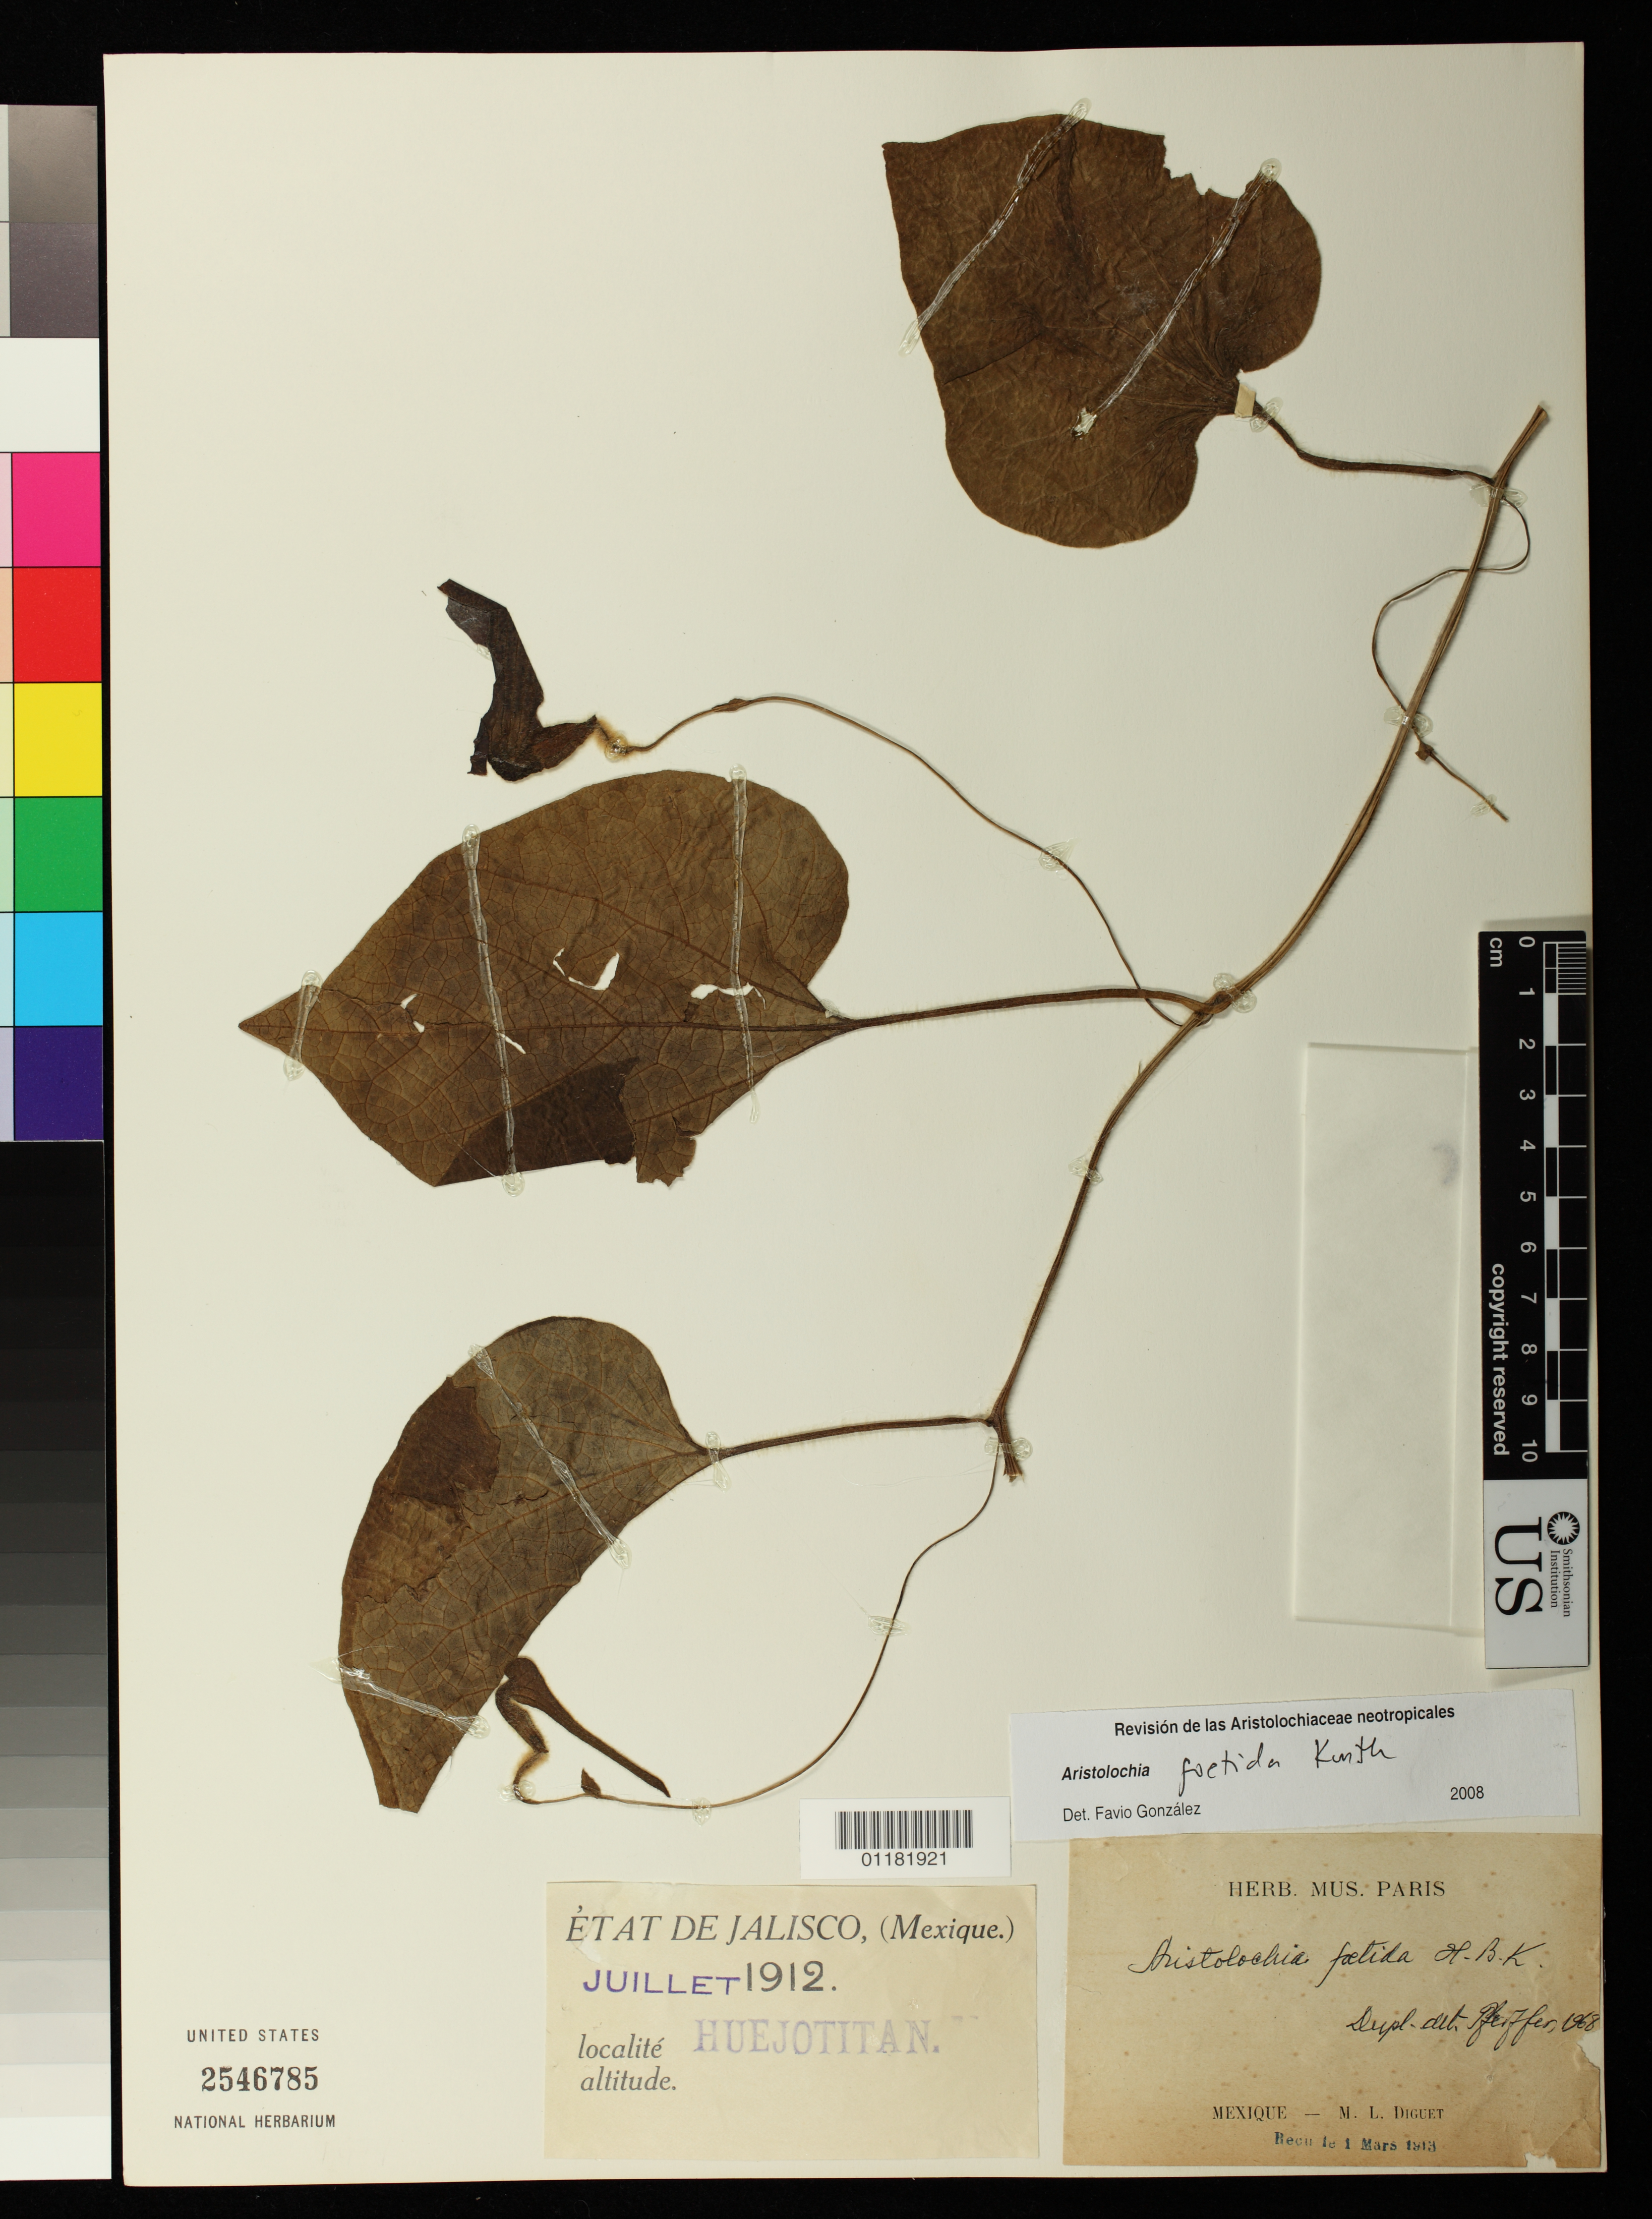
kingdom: Plantae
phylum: Tracheophyta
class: Magnoliopsida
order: Piperales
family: Aristolochiaceae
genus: Aristolochia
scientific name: Aristolochia foetida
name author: Kunth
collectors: M. L. Diguet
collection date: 1912-07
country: Mexico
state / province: Jalisco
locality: Huejotitan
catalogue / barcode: US 2546785